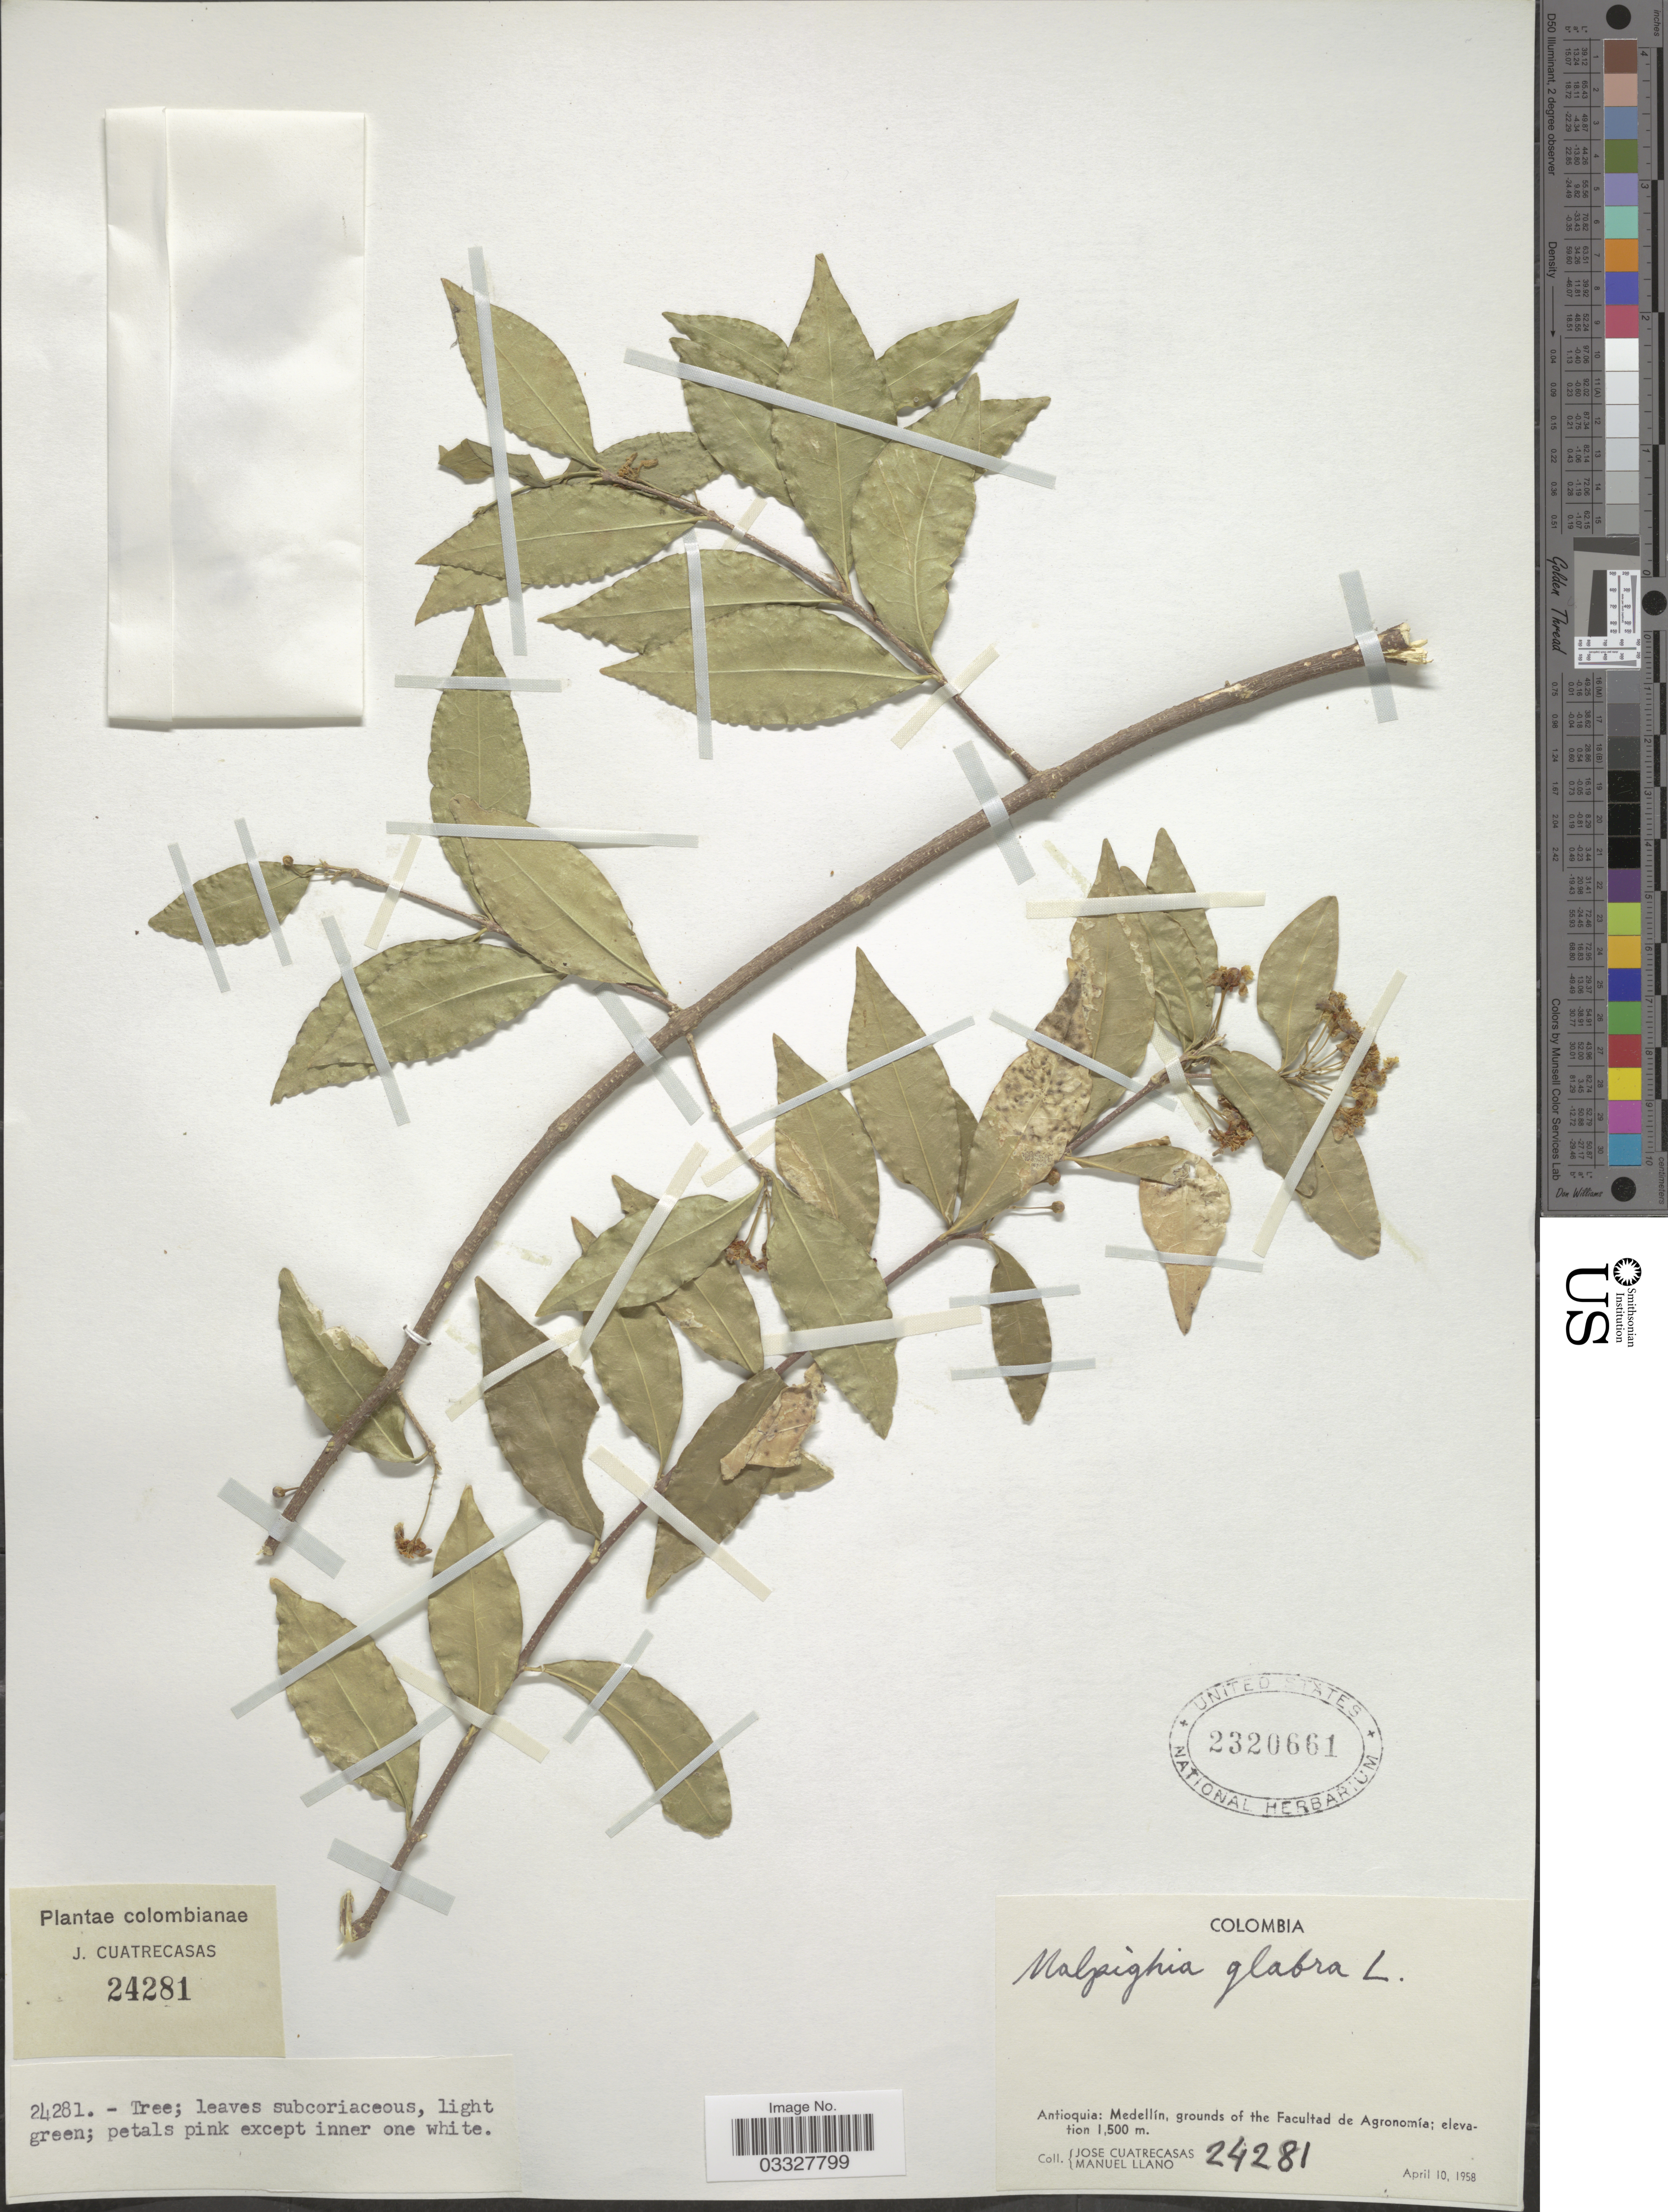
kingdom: Plantae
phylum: Tracheophyta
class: Magnoliopsida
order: Malpighiales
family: Malpighiaceae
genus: Malpighia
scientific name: Malpighia glabra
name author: L.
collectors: J. Cuatrecasas & M. Llano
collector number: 24281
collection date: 1958-04-10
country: Colombia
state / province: Antioquia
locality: Medellín, grounds of the Facultad de Agronomía.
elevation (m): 1500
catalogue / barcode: US 2320661